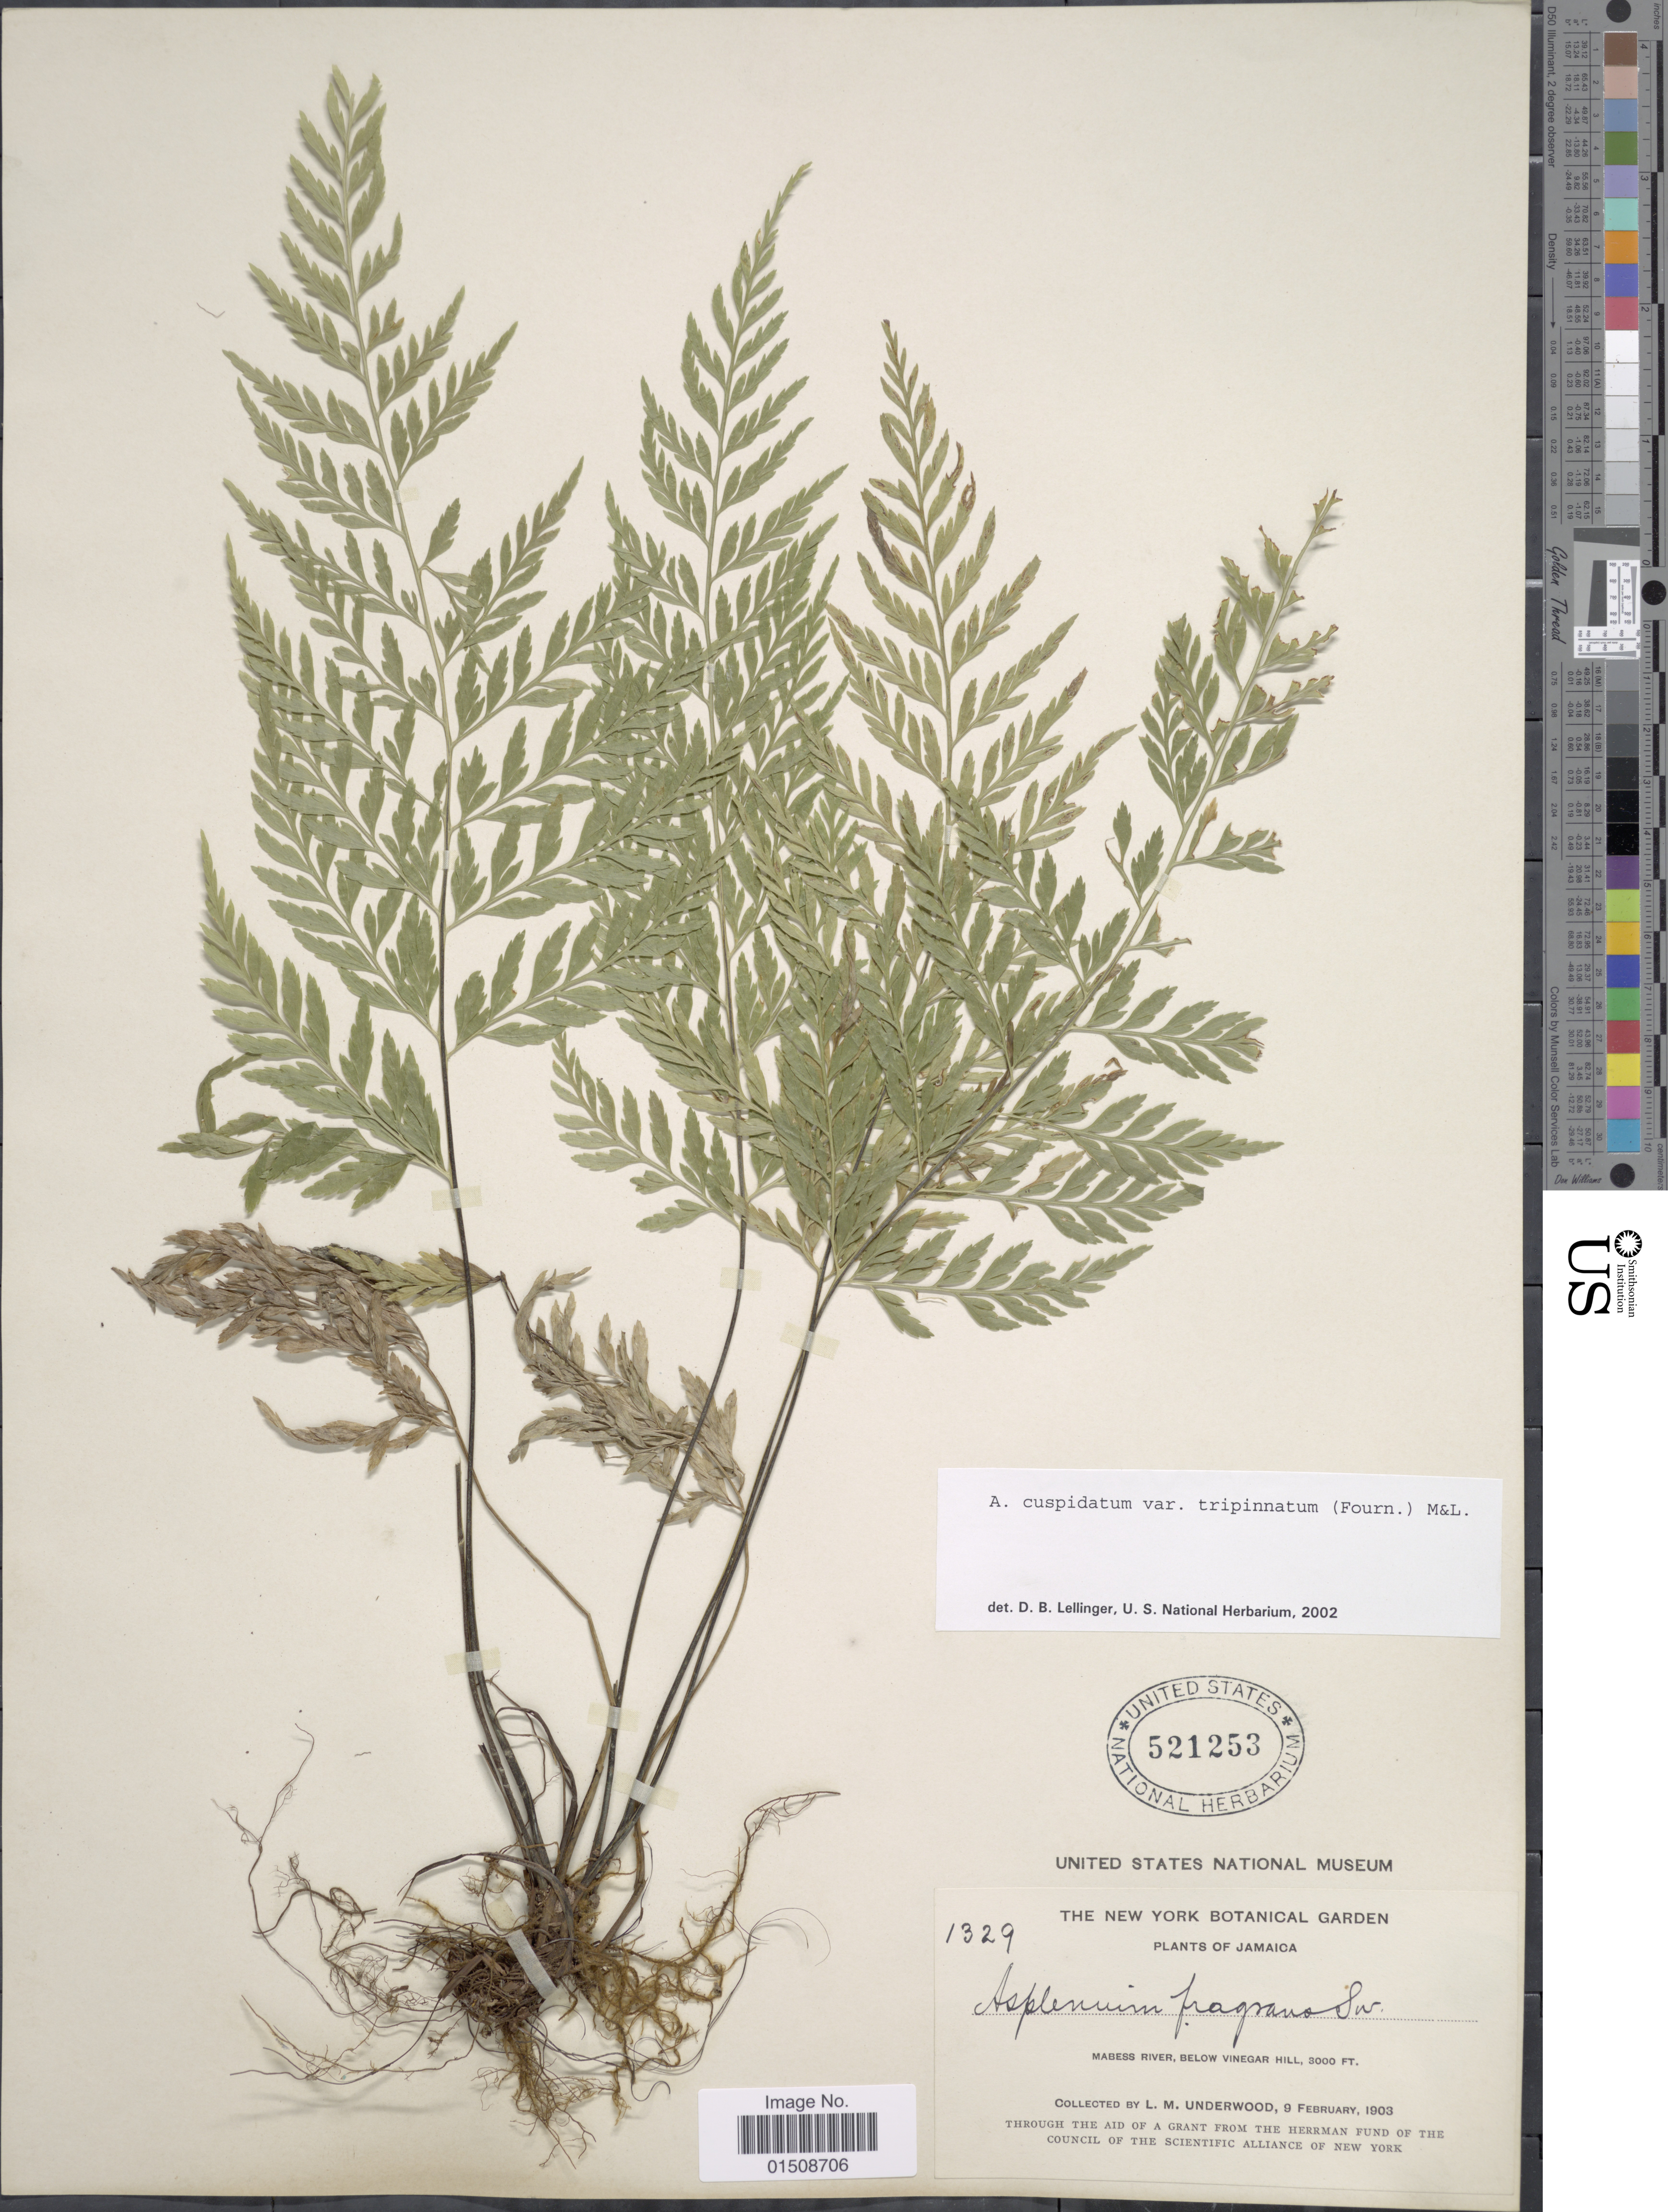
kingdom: Plantae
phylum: Tracheophyta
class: Polypodiopsida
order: Polypodiales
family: Aspleniaceae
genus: Asplenium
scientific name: Asplenium cuspidatum var. tripinnatum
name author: (E. Fourn.) C.V. Morton & Lellinger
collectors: L. M. Underwood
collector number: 1329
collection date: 1903-02-09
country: Jamaica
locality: Mabess River, below Vinegar Hill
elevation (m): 914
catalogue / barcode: US 521253